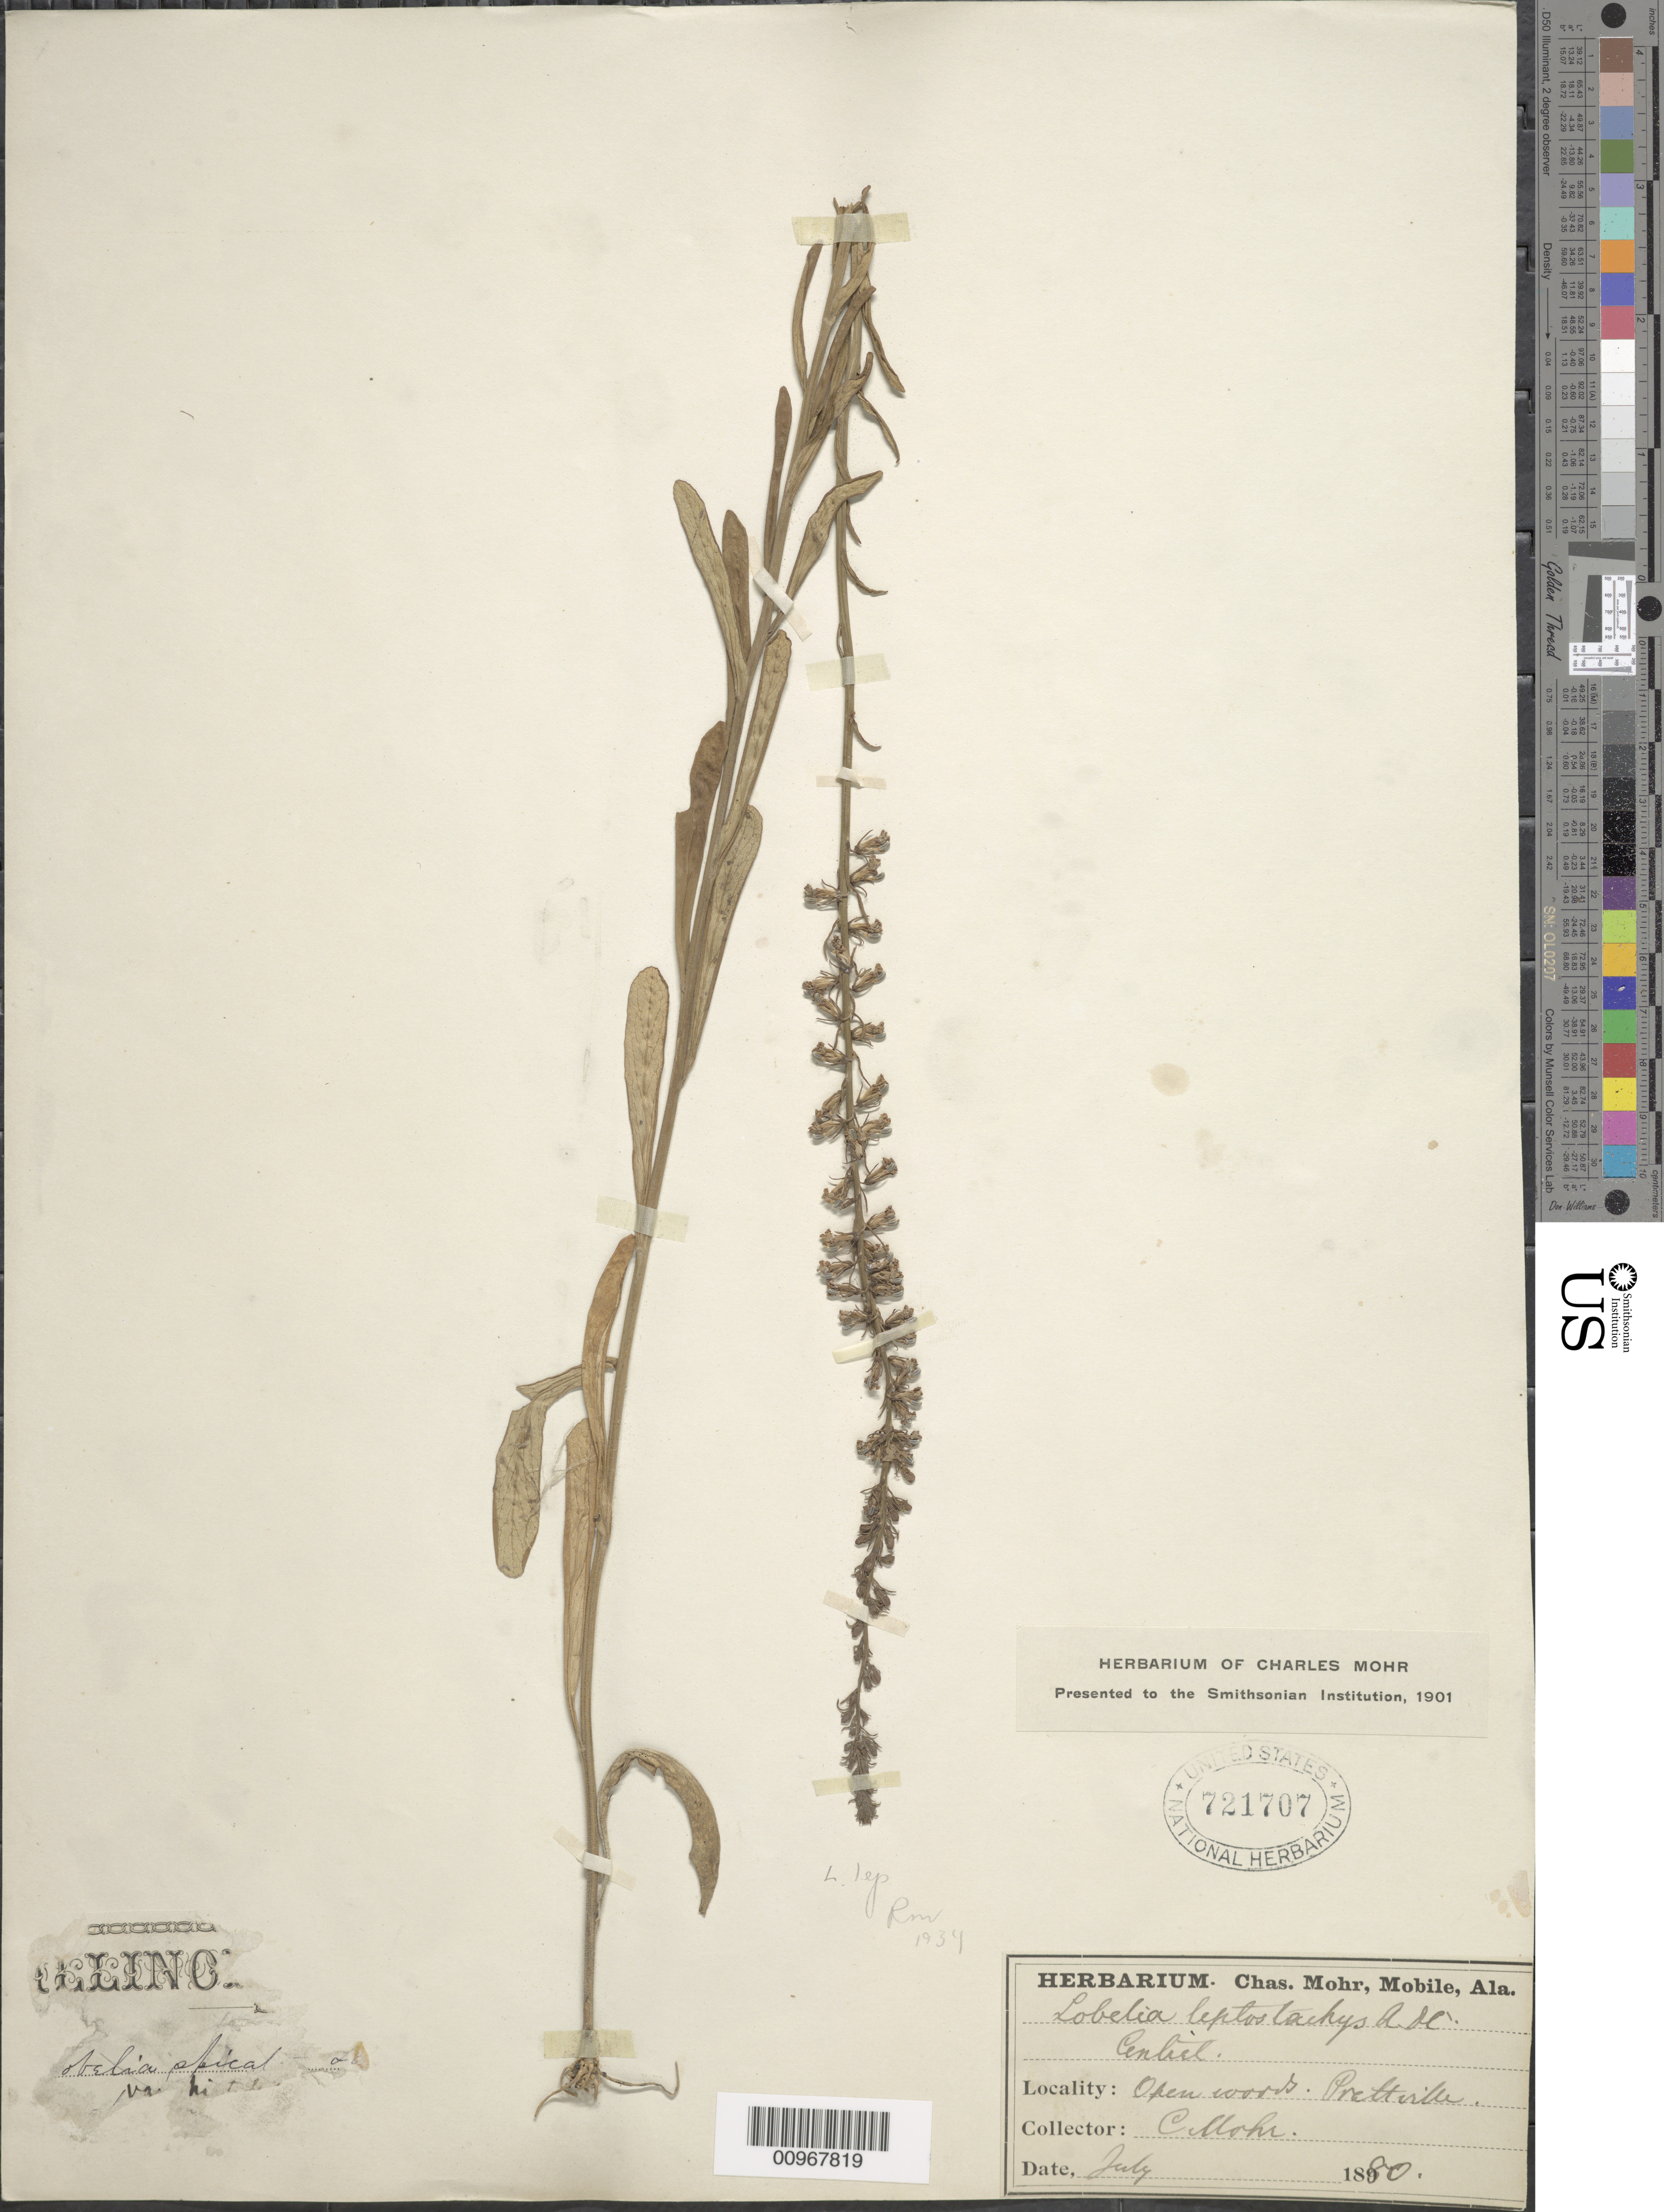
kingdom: Plantae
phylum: Tracheophyta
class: Magnoliopsida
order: Asterales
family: Campanulaceae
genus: Lobelia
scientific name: Lobelia leptostachys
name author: A. DC.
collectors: C. T. Mohr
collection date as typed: Jul 1880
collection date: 1880-07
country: United States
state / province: Alabama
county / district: Prattville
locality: Prattville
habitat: open woods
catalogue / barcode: US 721707